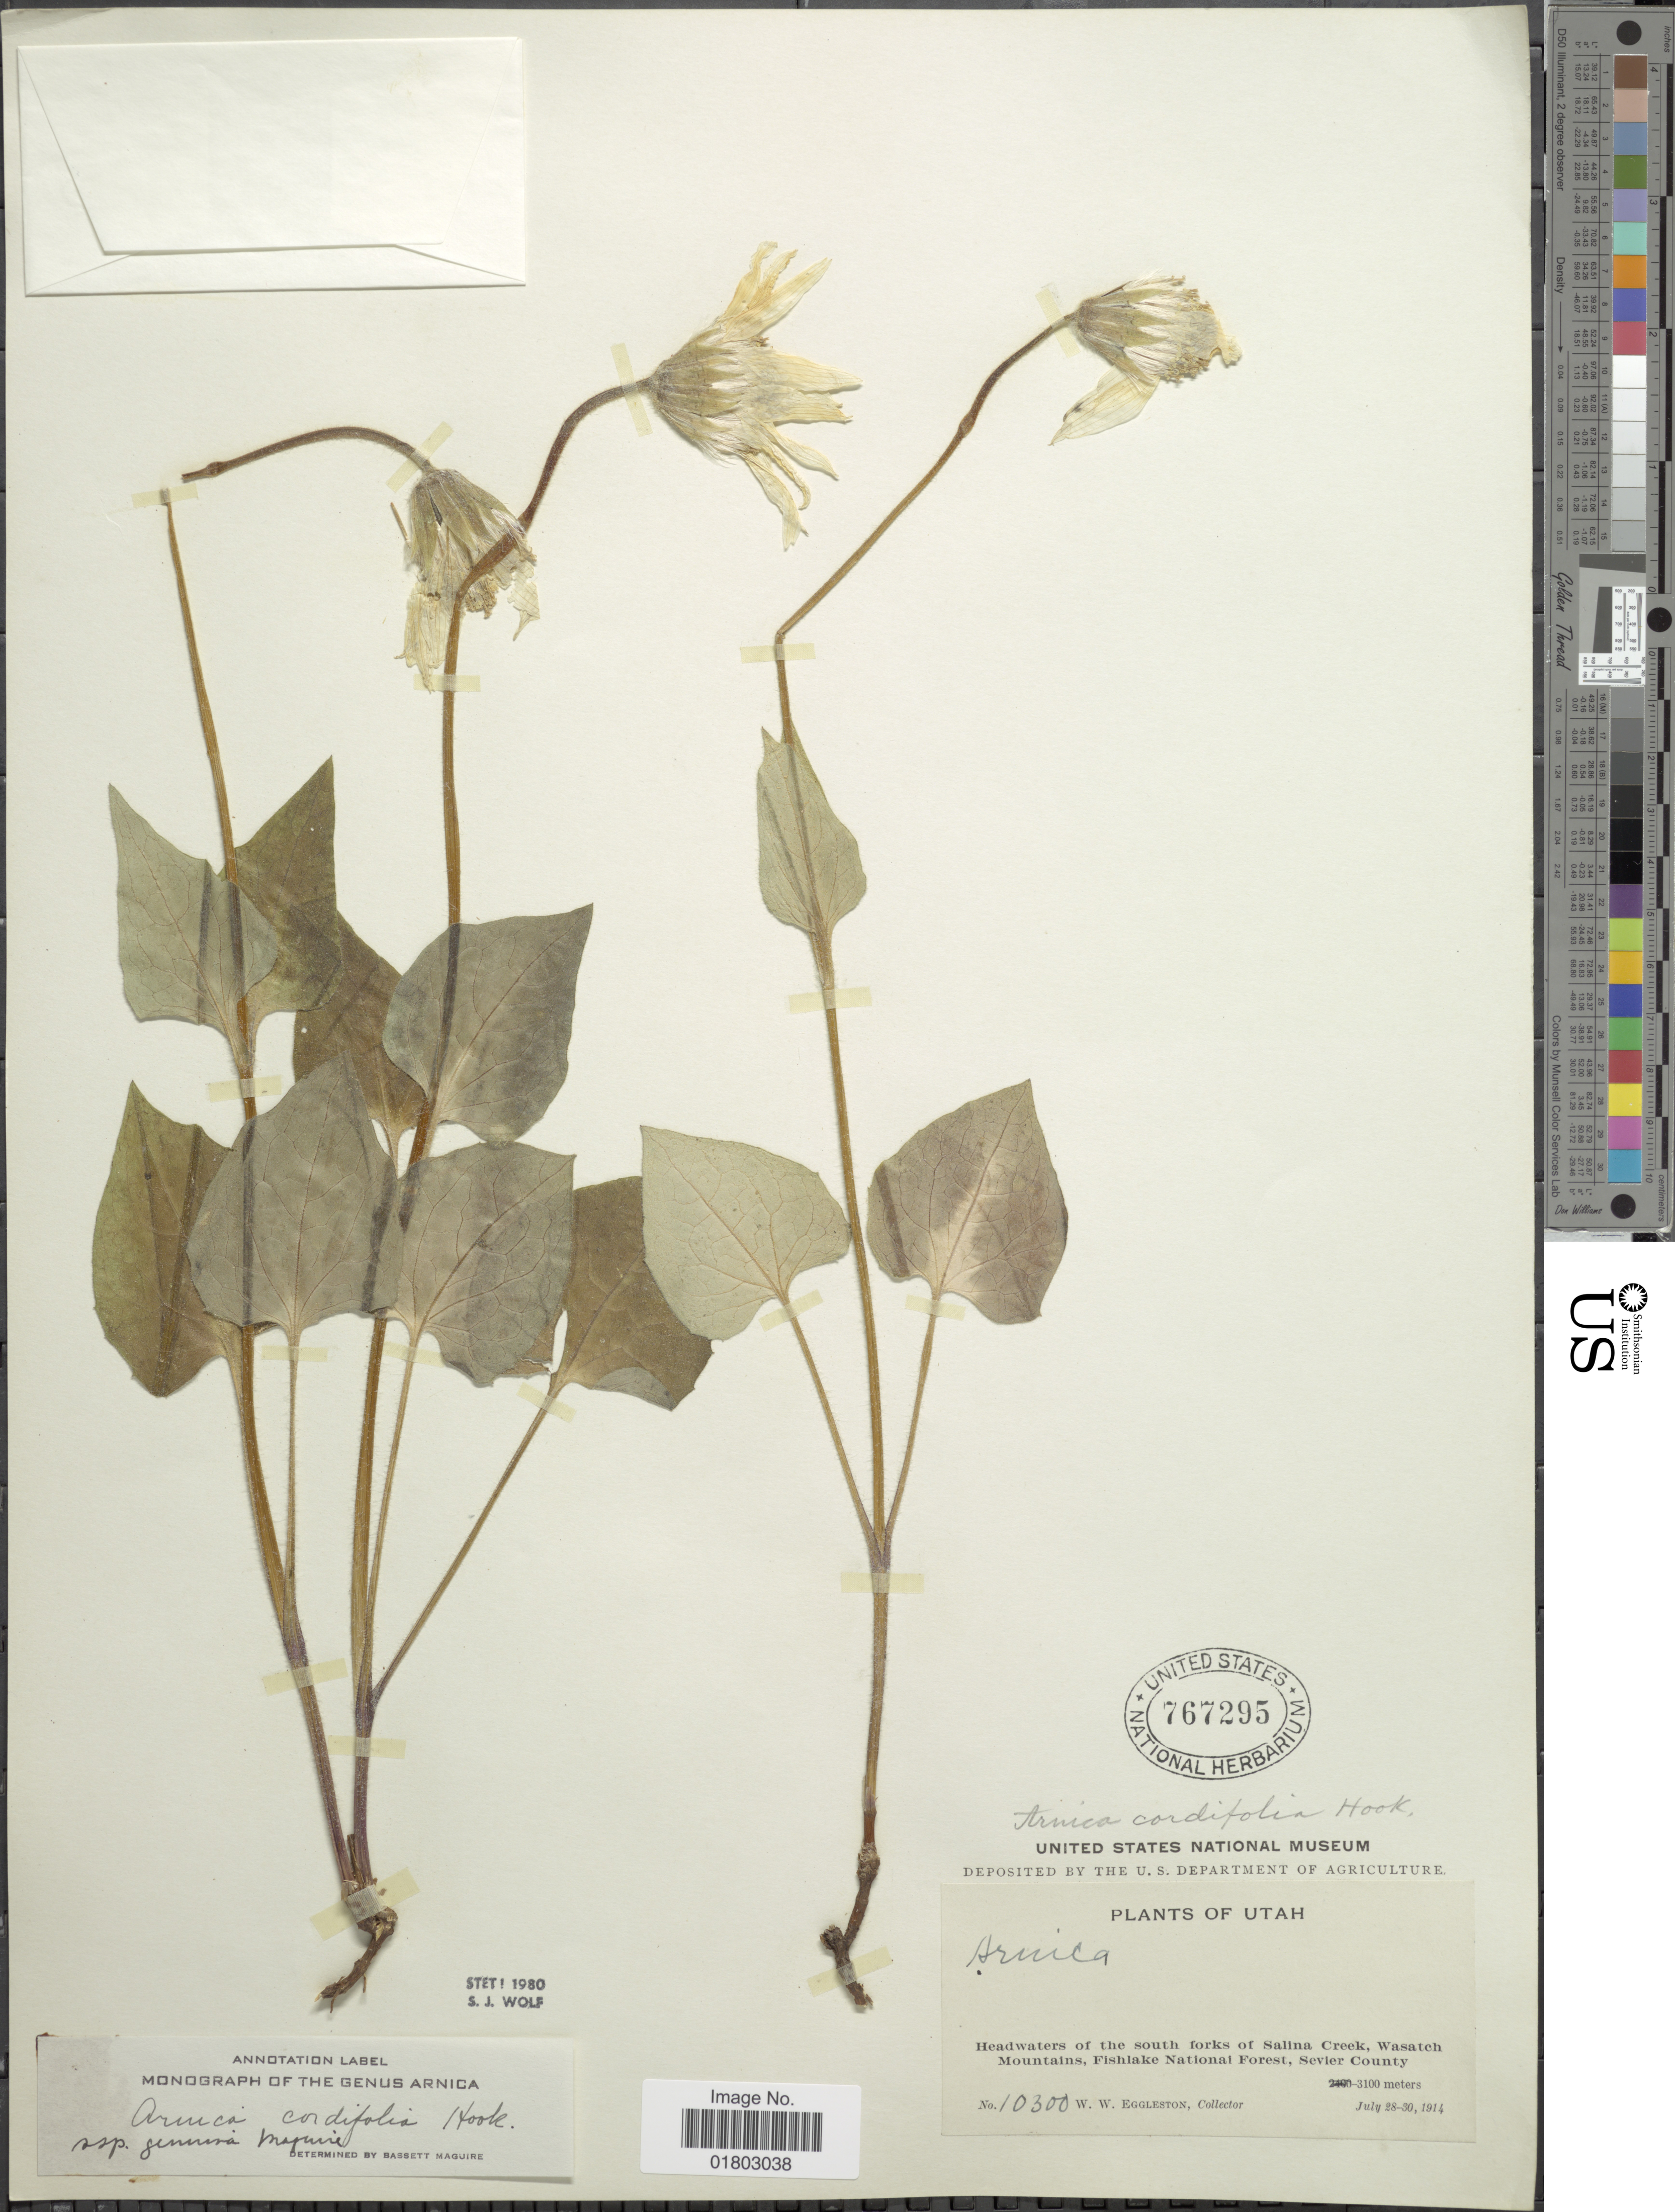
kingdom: Plantae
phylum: Tracheophyta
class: Magnoliopsida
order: Asterales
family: Asteraceae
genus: Arnica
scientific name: Arnica cordifolia subsp. genuina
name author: Maguire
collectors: W. W. Eggleston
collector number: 10300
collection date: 1914-07-28/1914-07-30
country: United States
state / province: Utah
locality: Headwaters of the south forks of Salina Creek, Wasatch Mountain, Fishlake National Forest, Sevier County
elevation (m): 3100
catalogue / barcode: US 767295